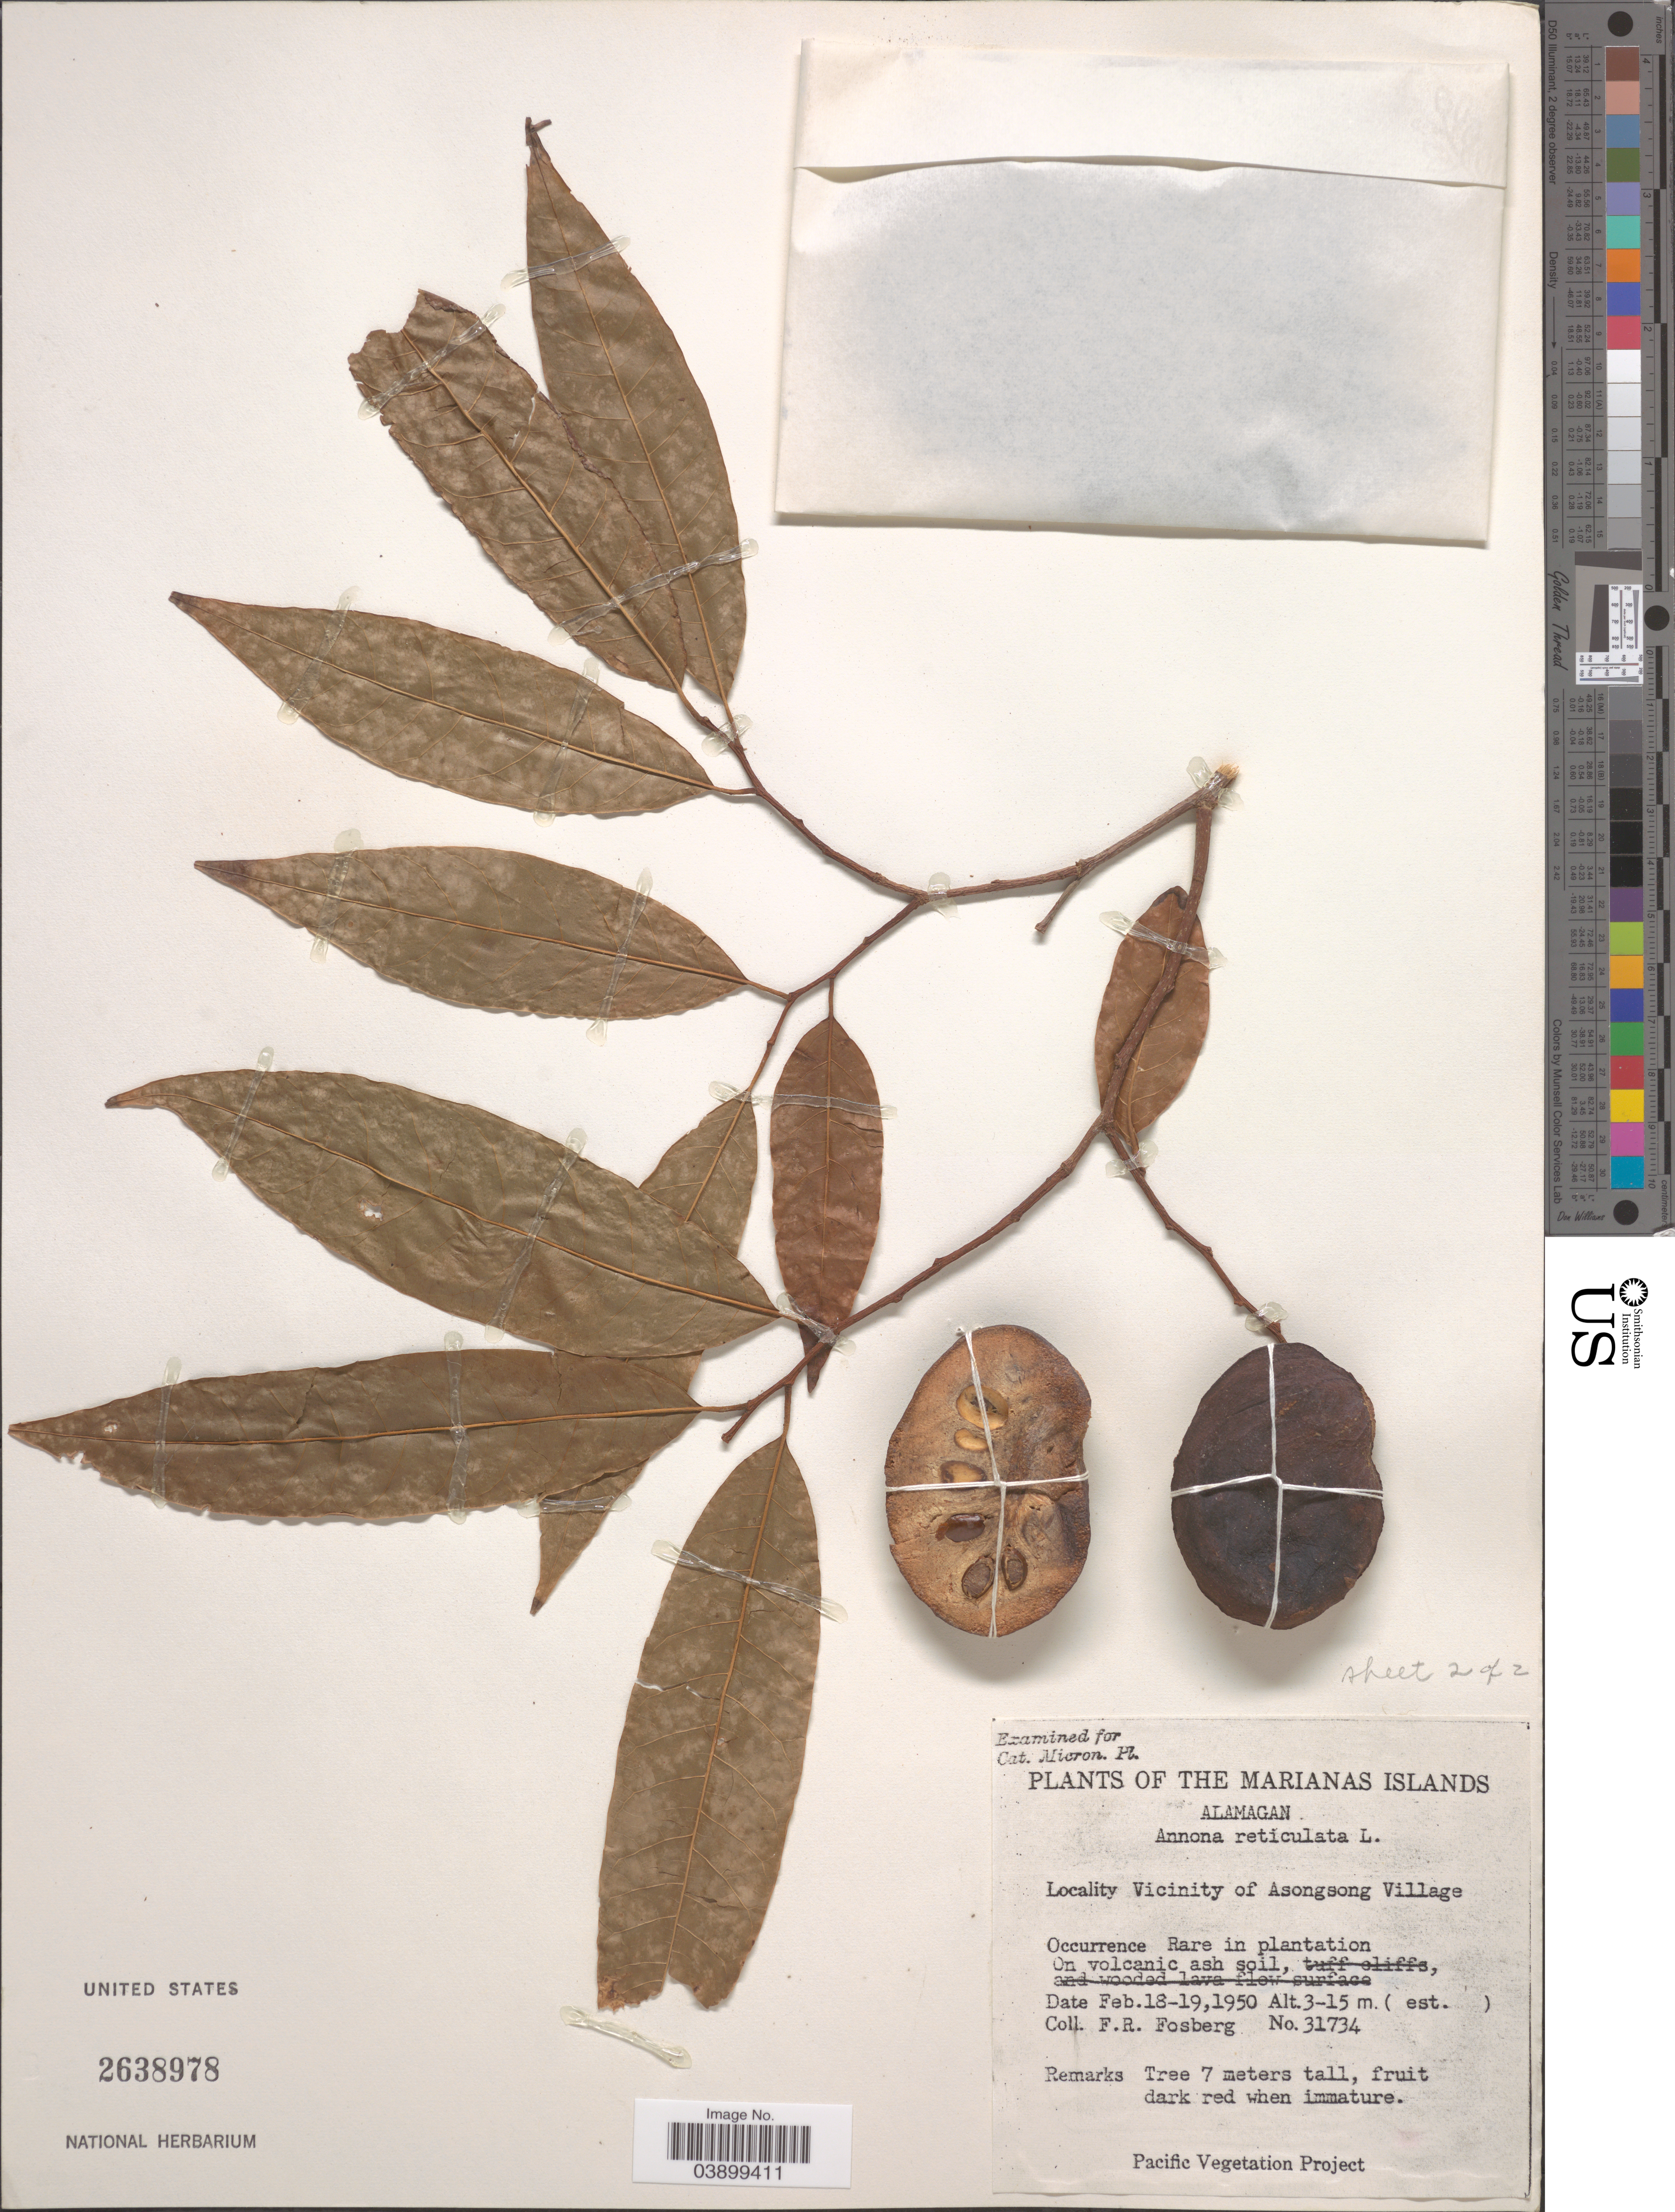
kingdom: Plantae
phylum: Tracheophyta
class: Magnoliopsida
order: Magnoliales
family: Annonaceae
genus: Annona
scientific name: Annona reticulata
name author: L.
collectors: F. R. Fosberg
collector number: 31734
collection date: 1950-02-18/1950-02-19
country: Northern Mariana Islands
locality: Marianas Islands. Alamagan. Vicinity of Asonsong Village.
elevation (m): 3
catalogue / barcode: US 2638978